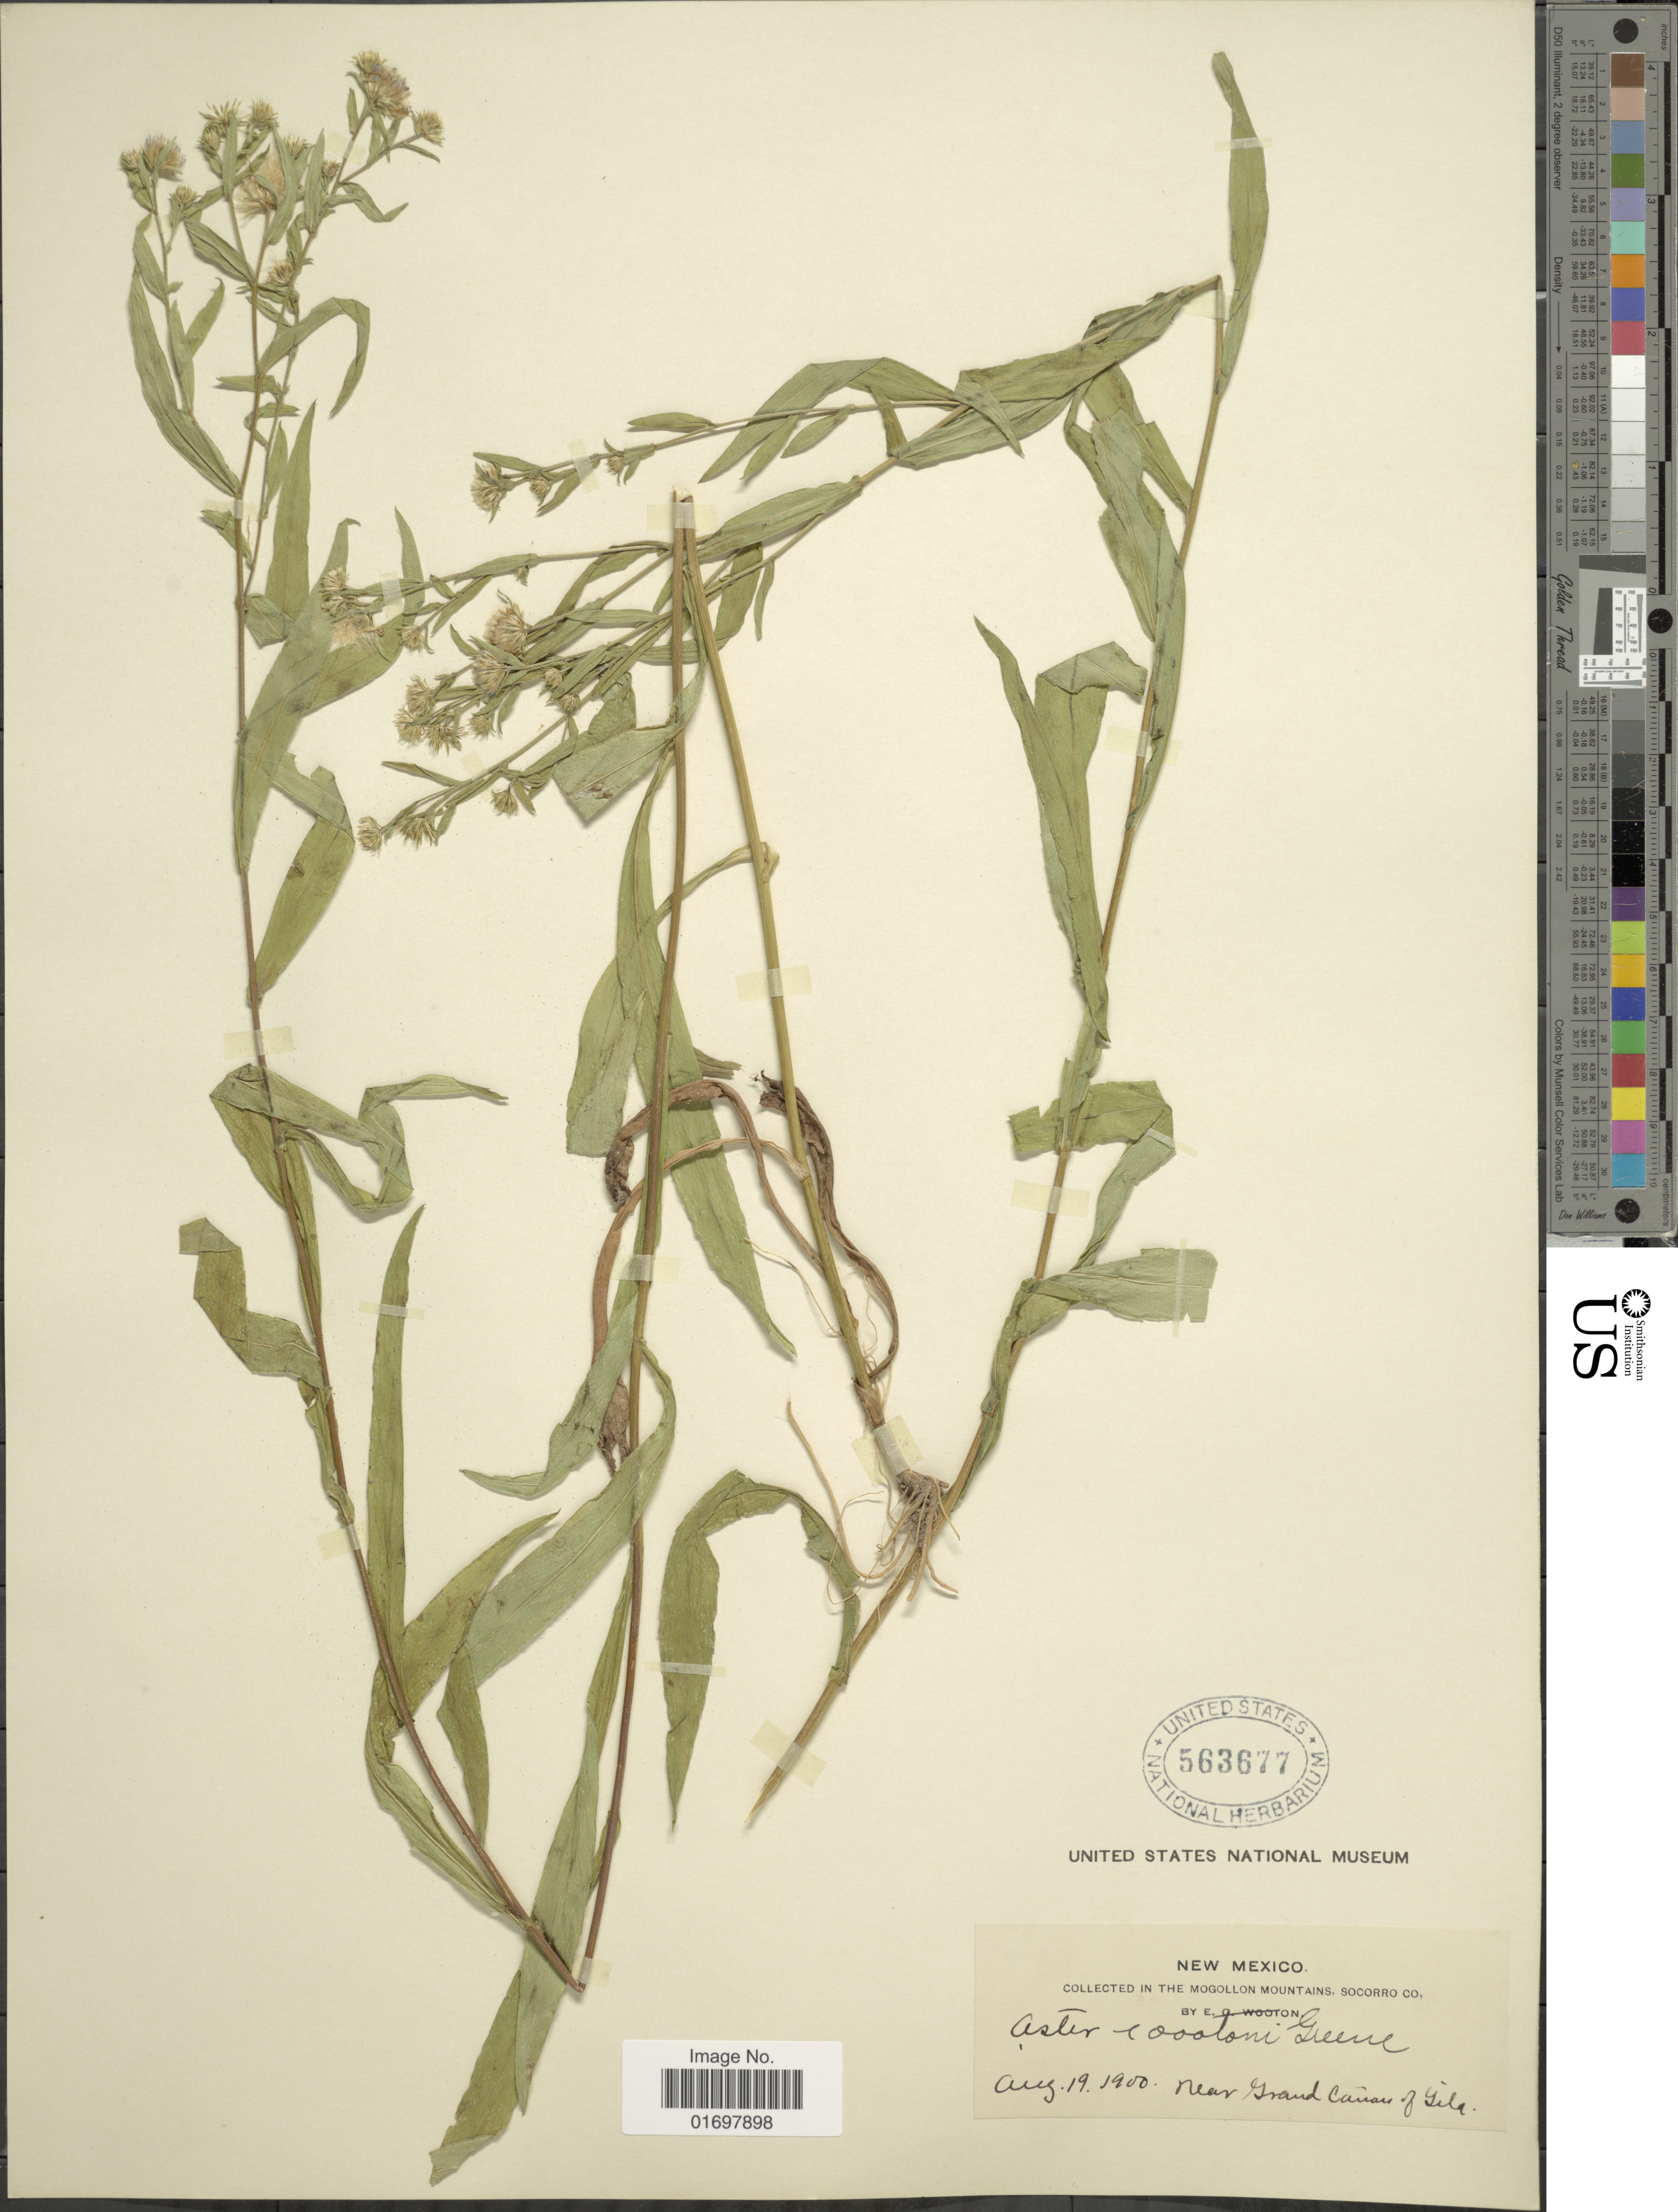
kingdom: Plantae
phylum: Tracheophyta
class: Magnoliopsida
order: Asterales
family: Asteraceae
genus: Symphyotrichum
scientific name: Symphyotrichum lanceolatum var. hesperium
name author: (A. Gray) G.L. Nesom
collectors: E. O. Wooton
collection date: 1900-08-19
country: United States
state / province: New Mexico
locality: Near Grand Canon of Gila, Mogollon Mountains, Socorro Co.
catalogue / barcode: US 563677